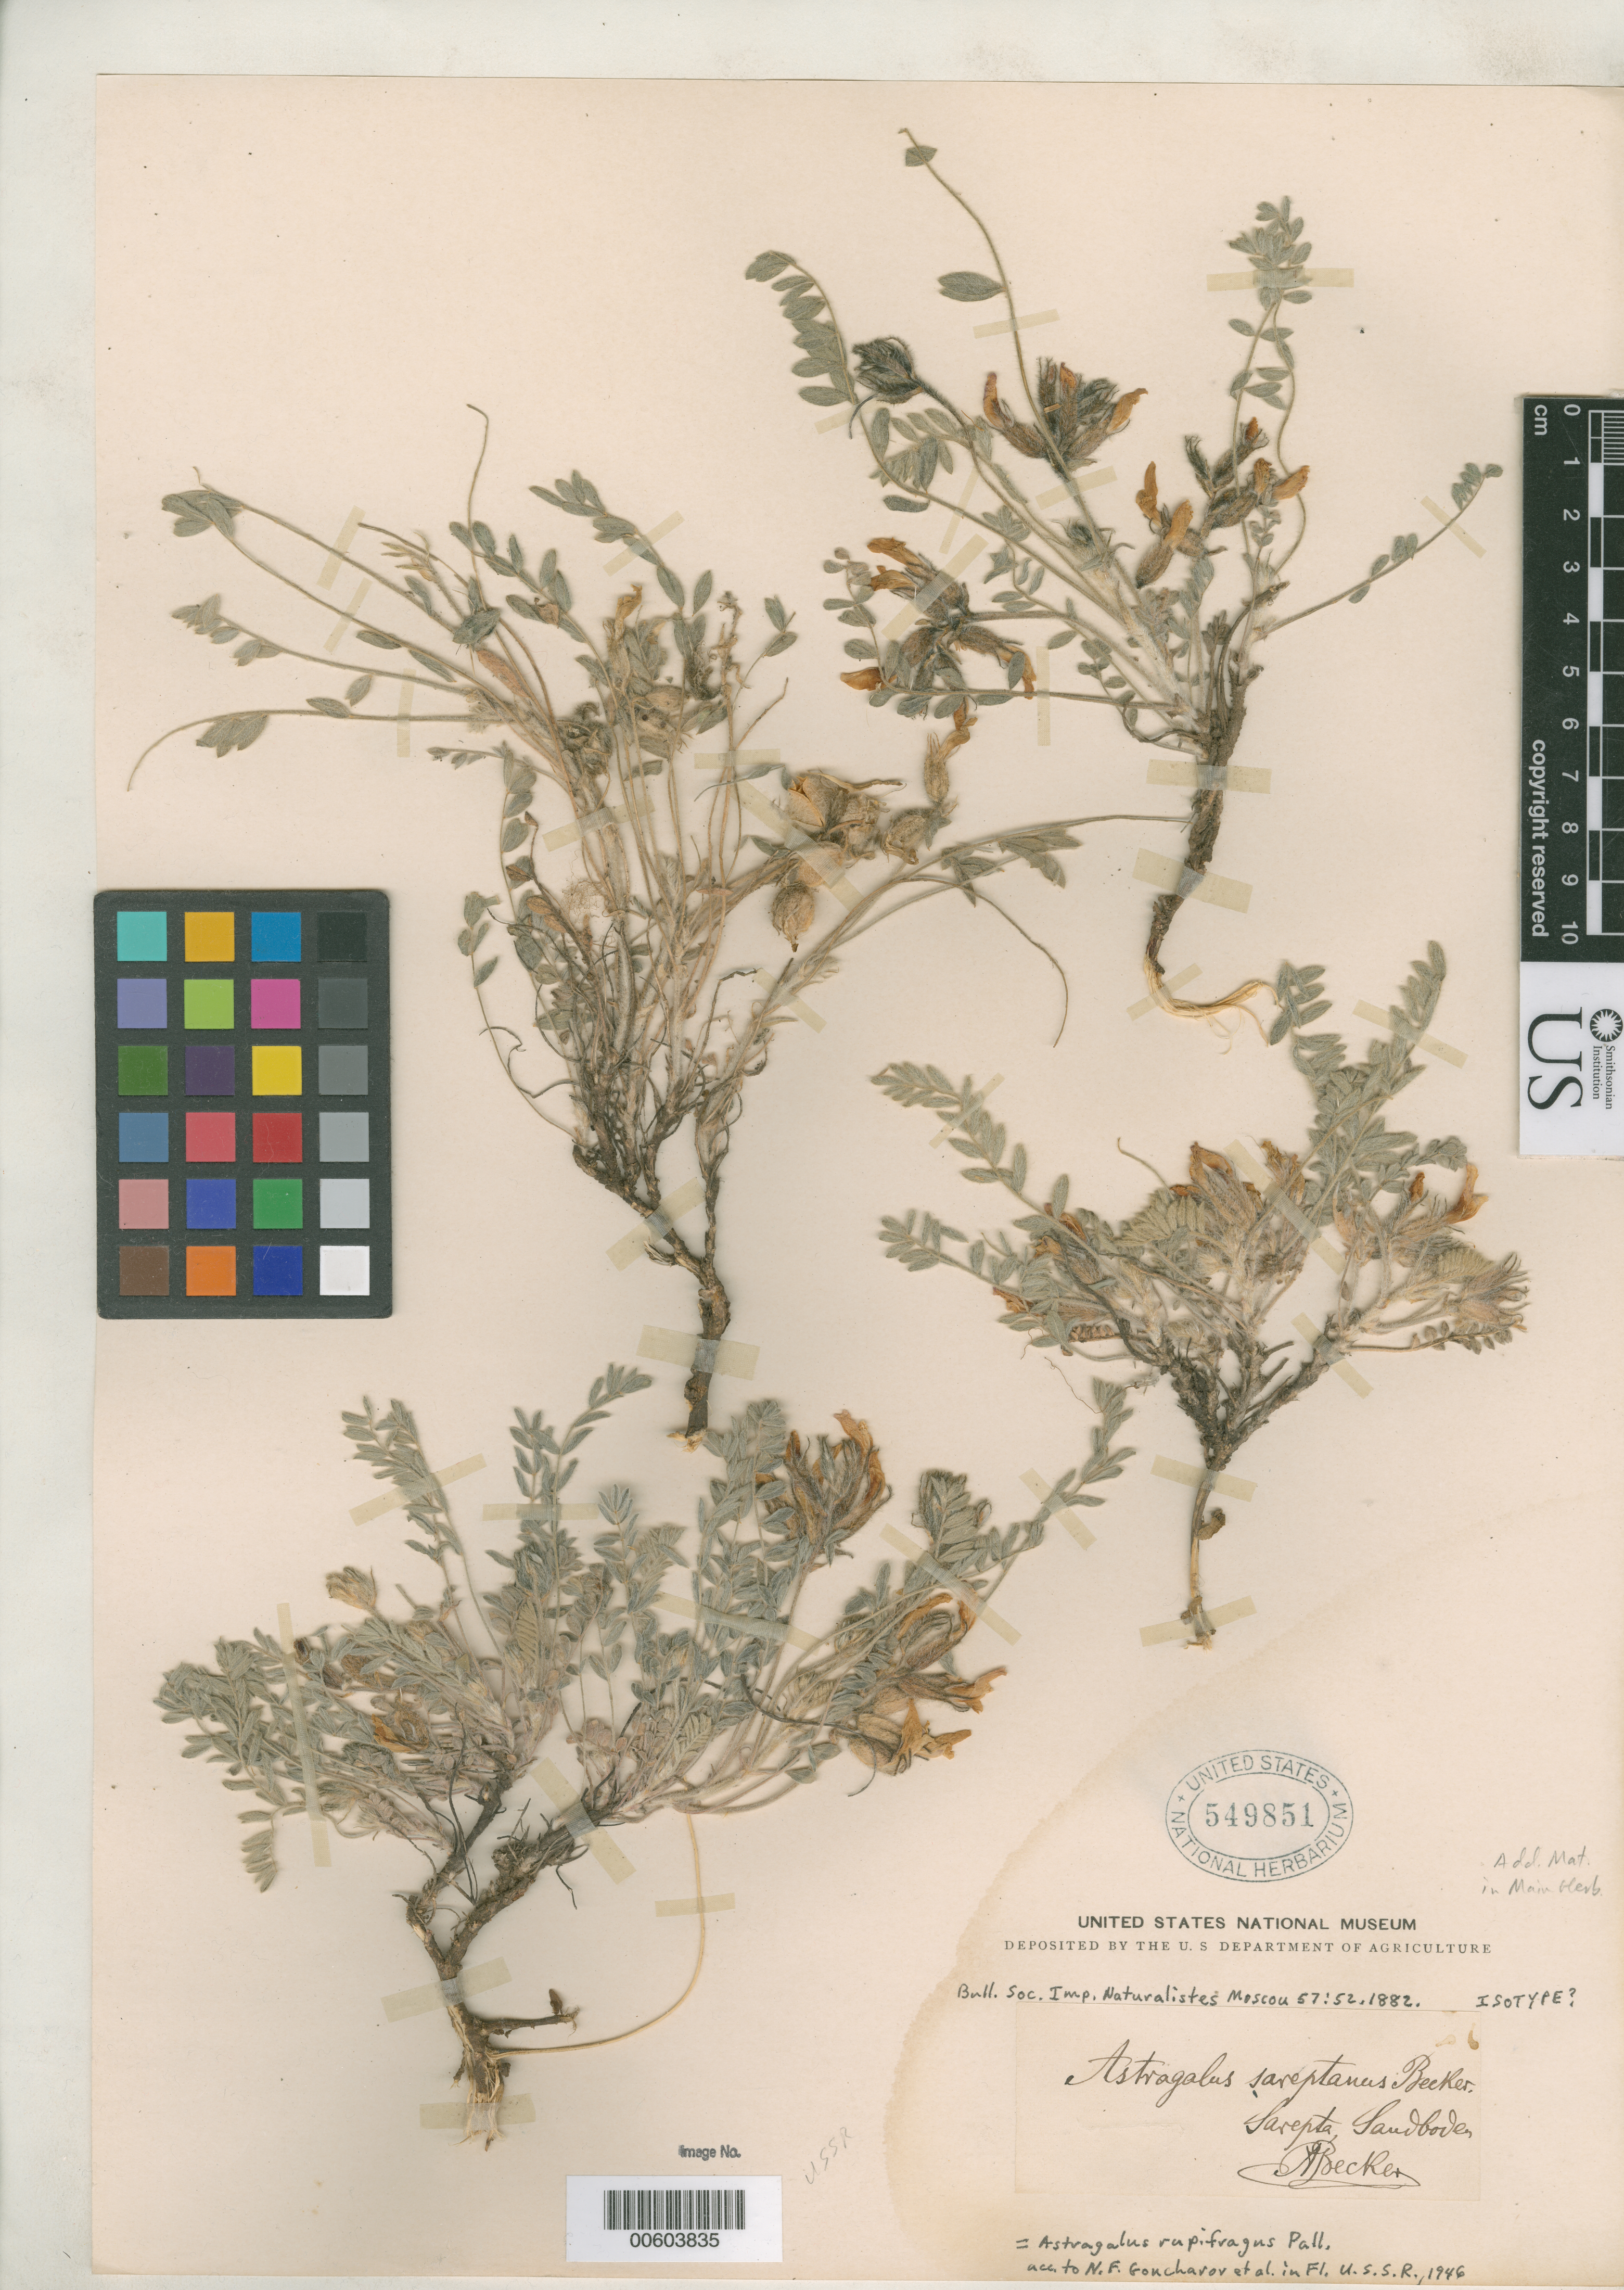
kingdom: Plantae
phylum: Tracheophyta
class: Magnoliopsida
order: Fabales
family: Fabaceae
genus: Astragalus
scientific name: Astragalus sareptanus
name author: A.K. Becker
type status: Possible Isotype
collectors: A. Becker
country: Russian Federation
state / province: Saratov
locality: Saratov Governorate- Sarepta.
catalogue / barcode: US 549851